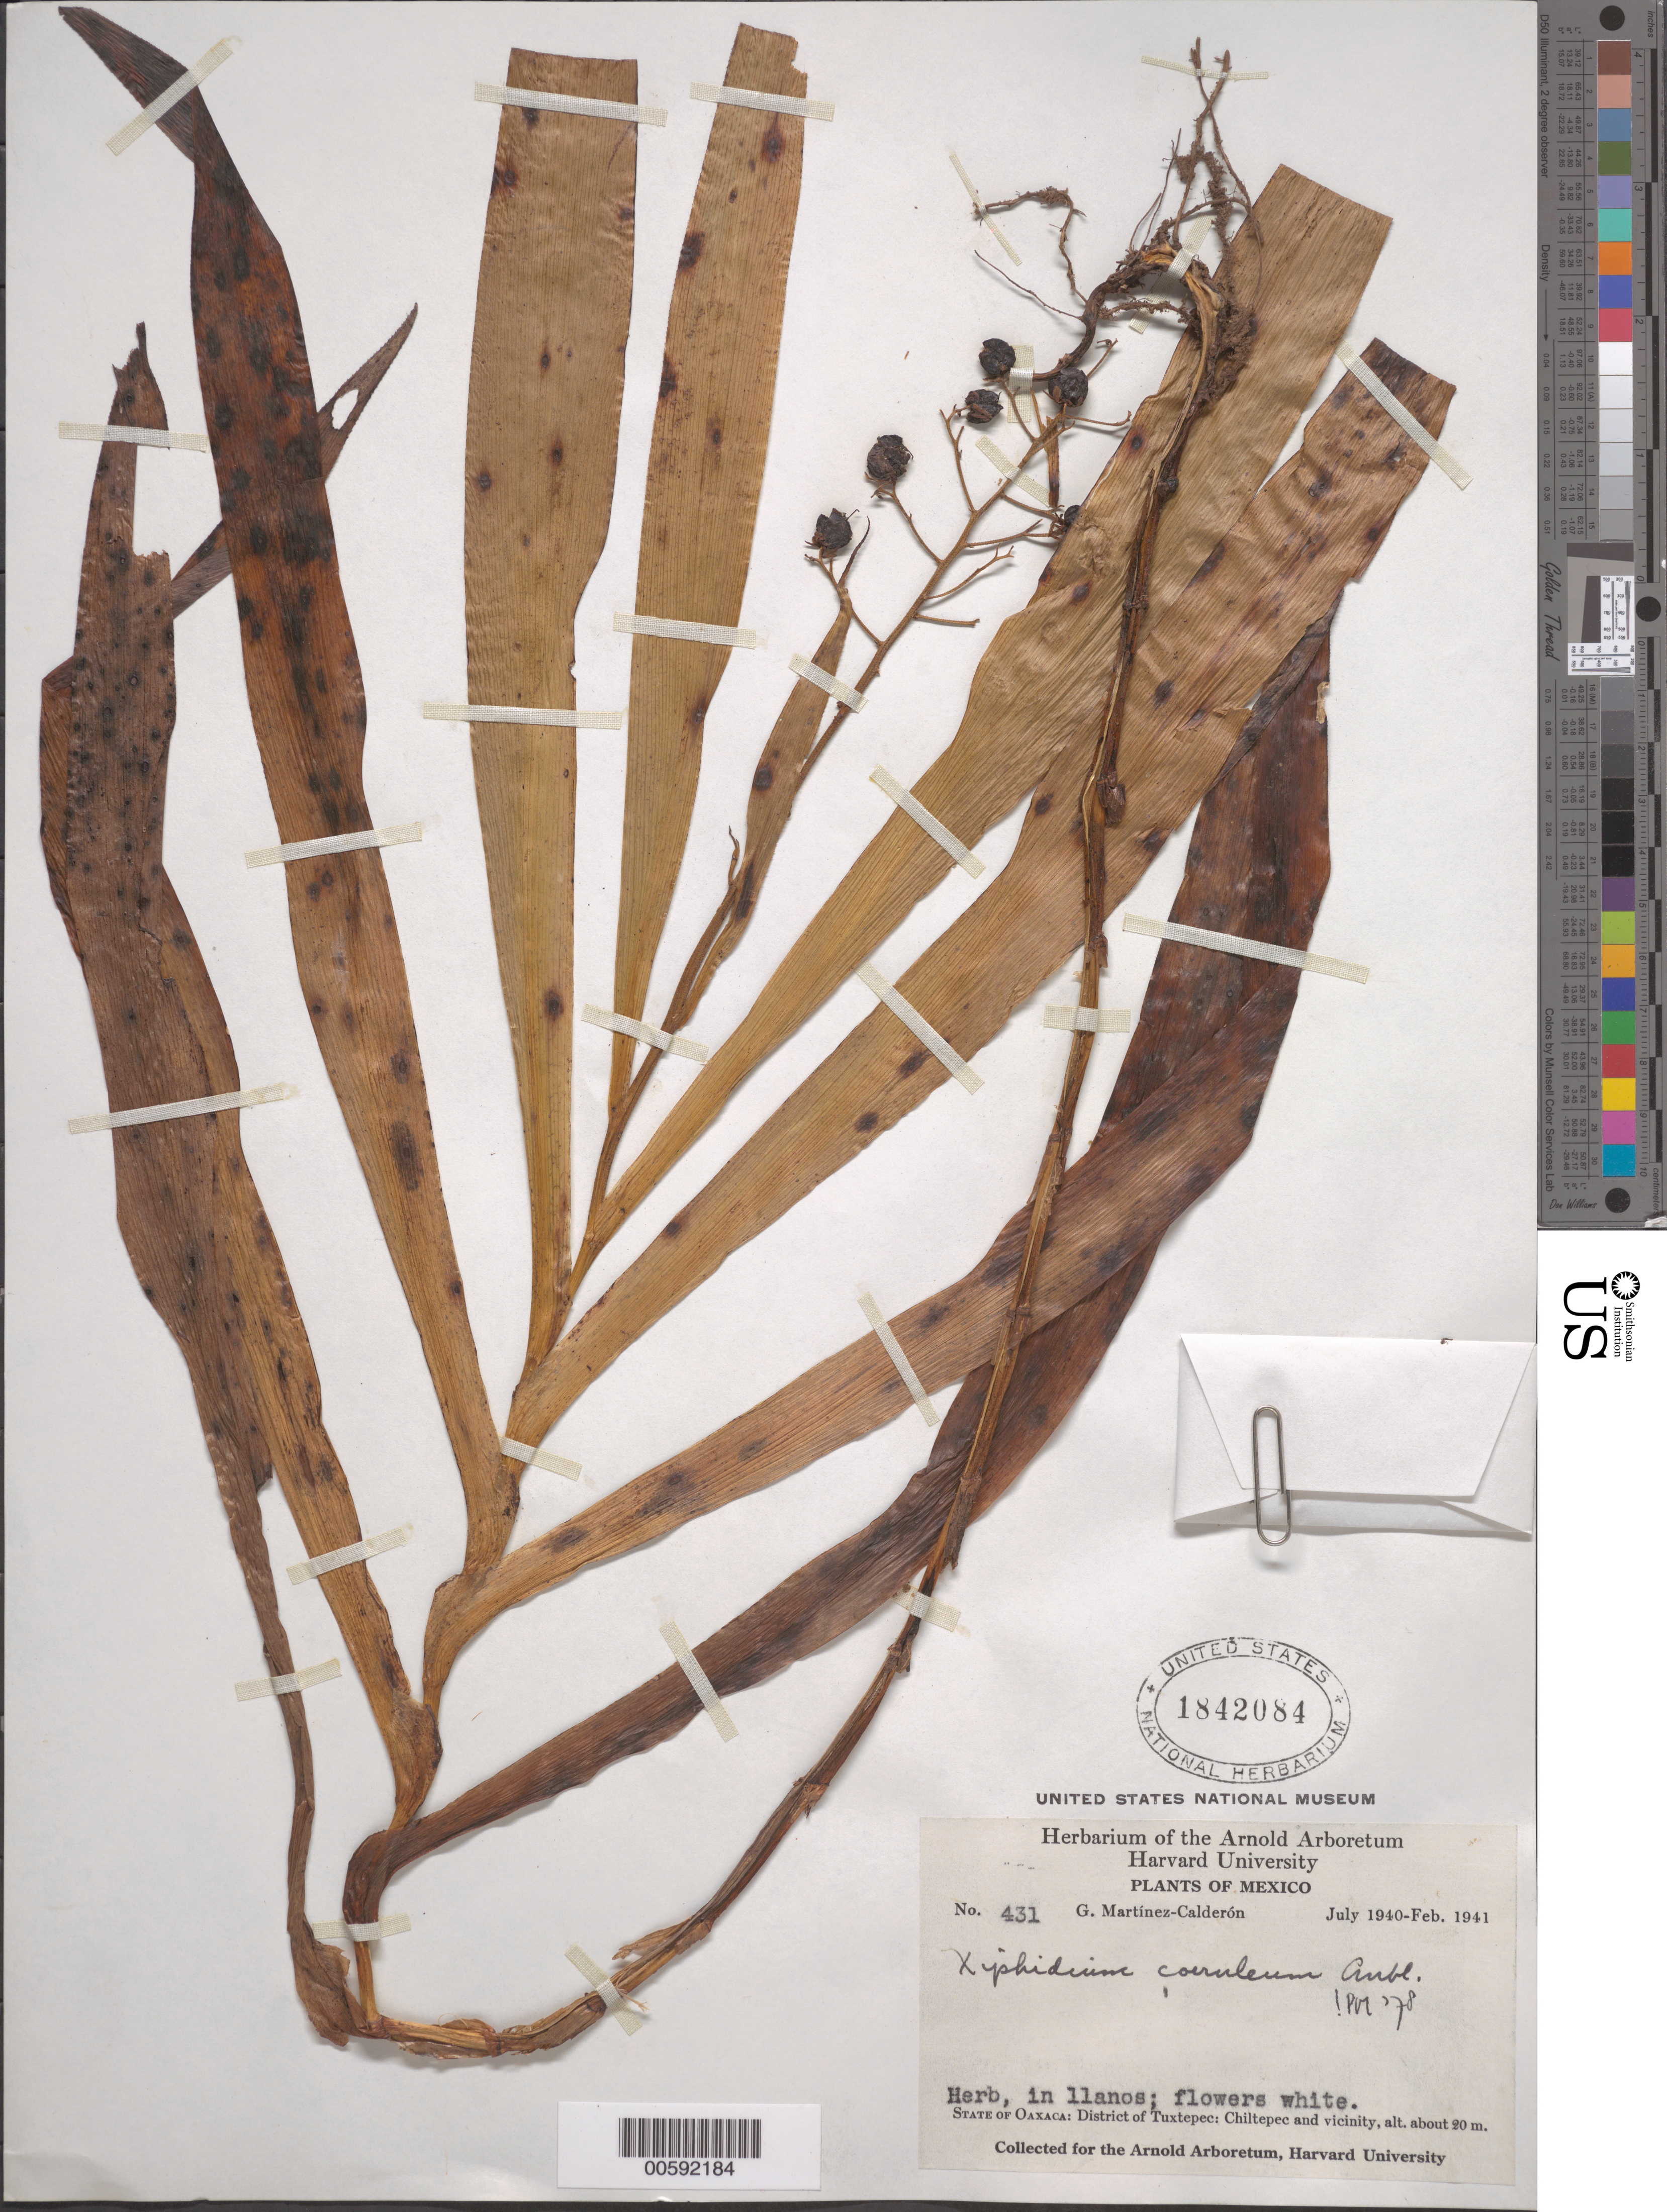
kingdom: Plantae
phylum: Tracheophyta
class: Liliopsida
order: Commelinales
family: Haemodoraceae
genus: Xiphidium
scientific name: Xiphidium caeruleum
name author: Aubl.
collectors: G. Martínez Calderón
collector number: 431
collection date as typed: Jul 1940 to -- Feb 1941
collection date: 1940-07/1941-02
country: Mexico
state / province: Oaxaca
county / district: Tuxtepec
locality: Chiltepec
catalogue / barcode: US 1842084